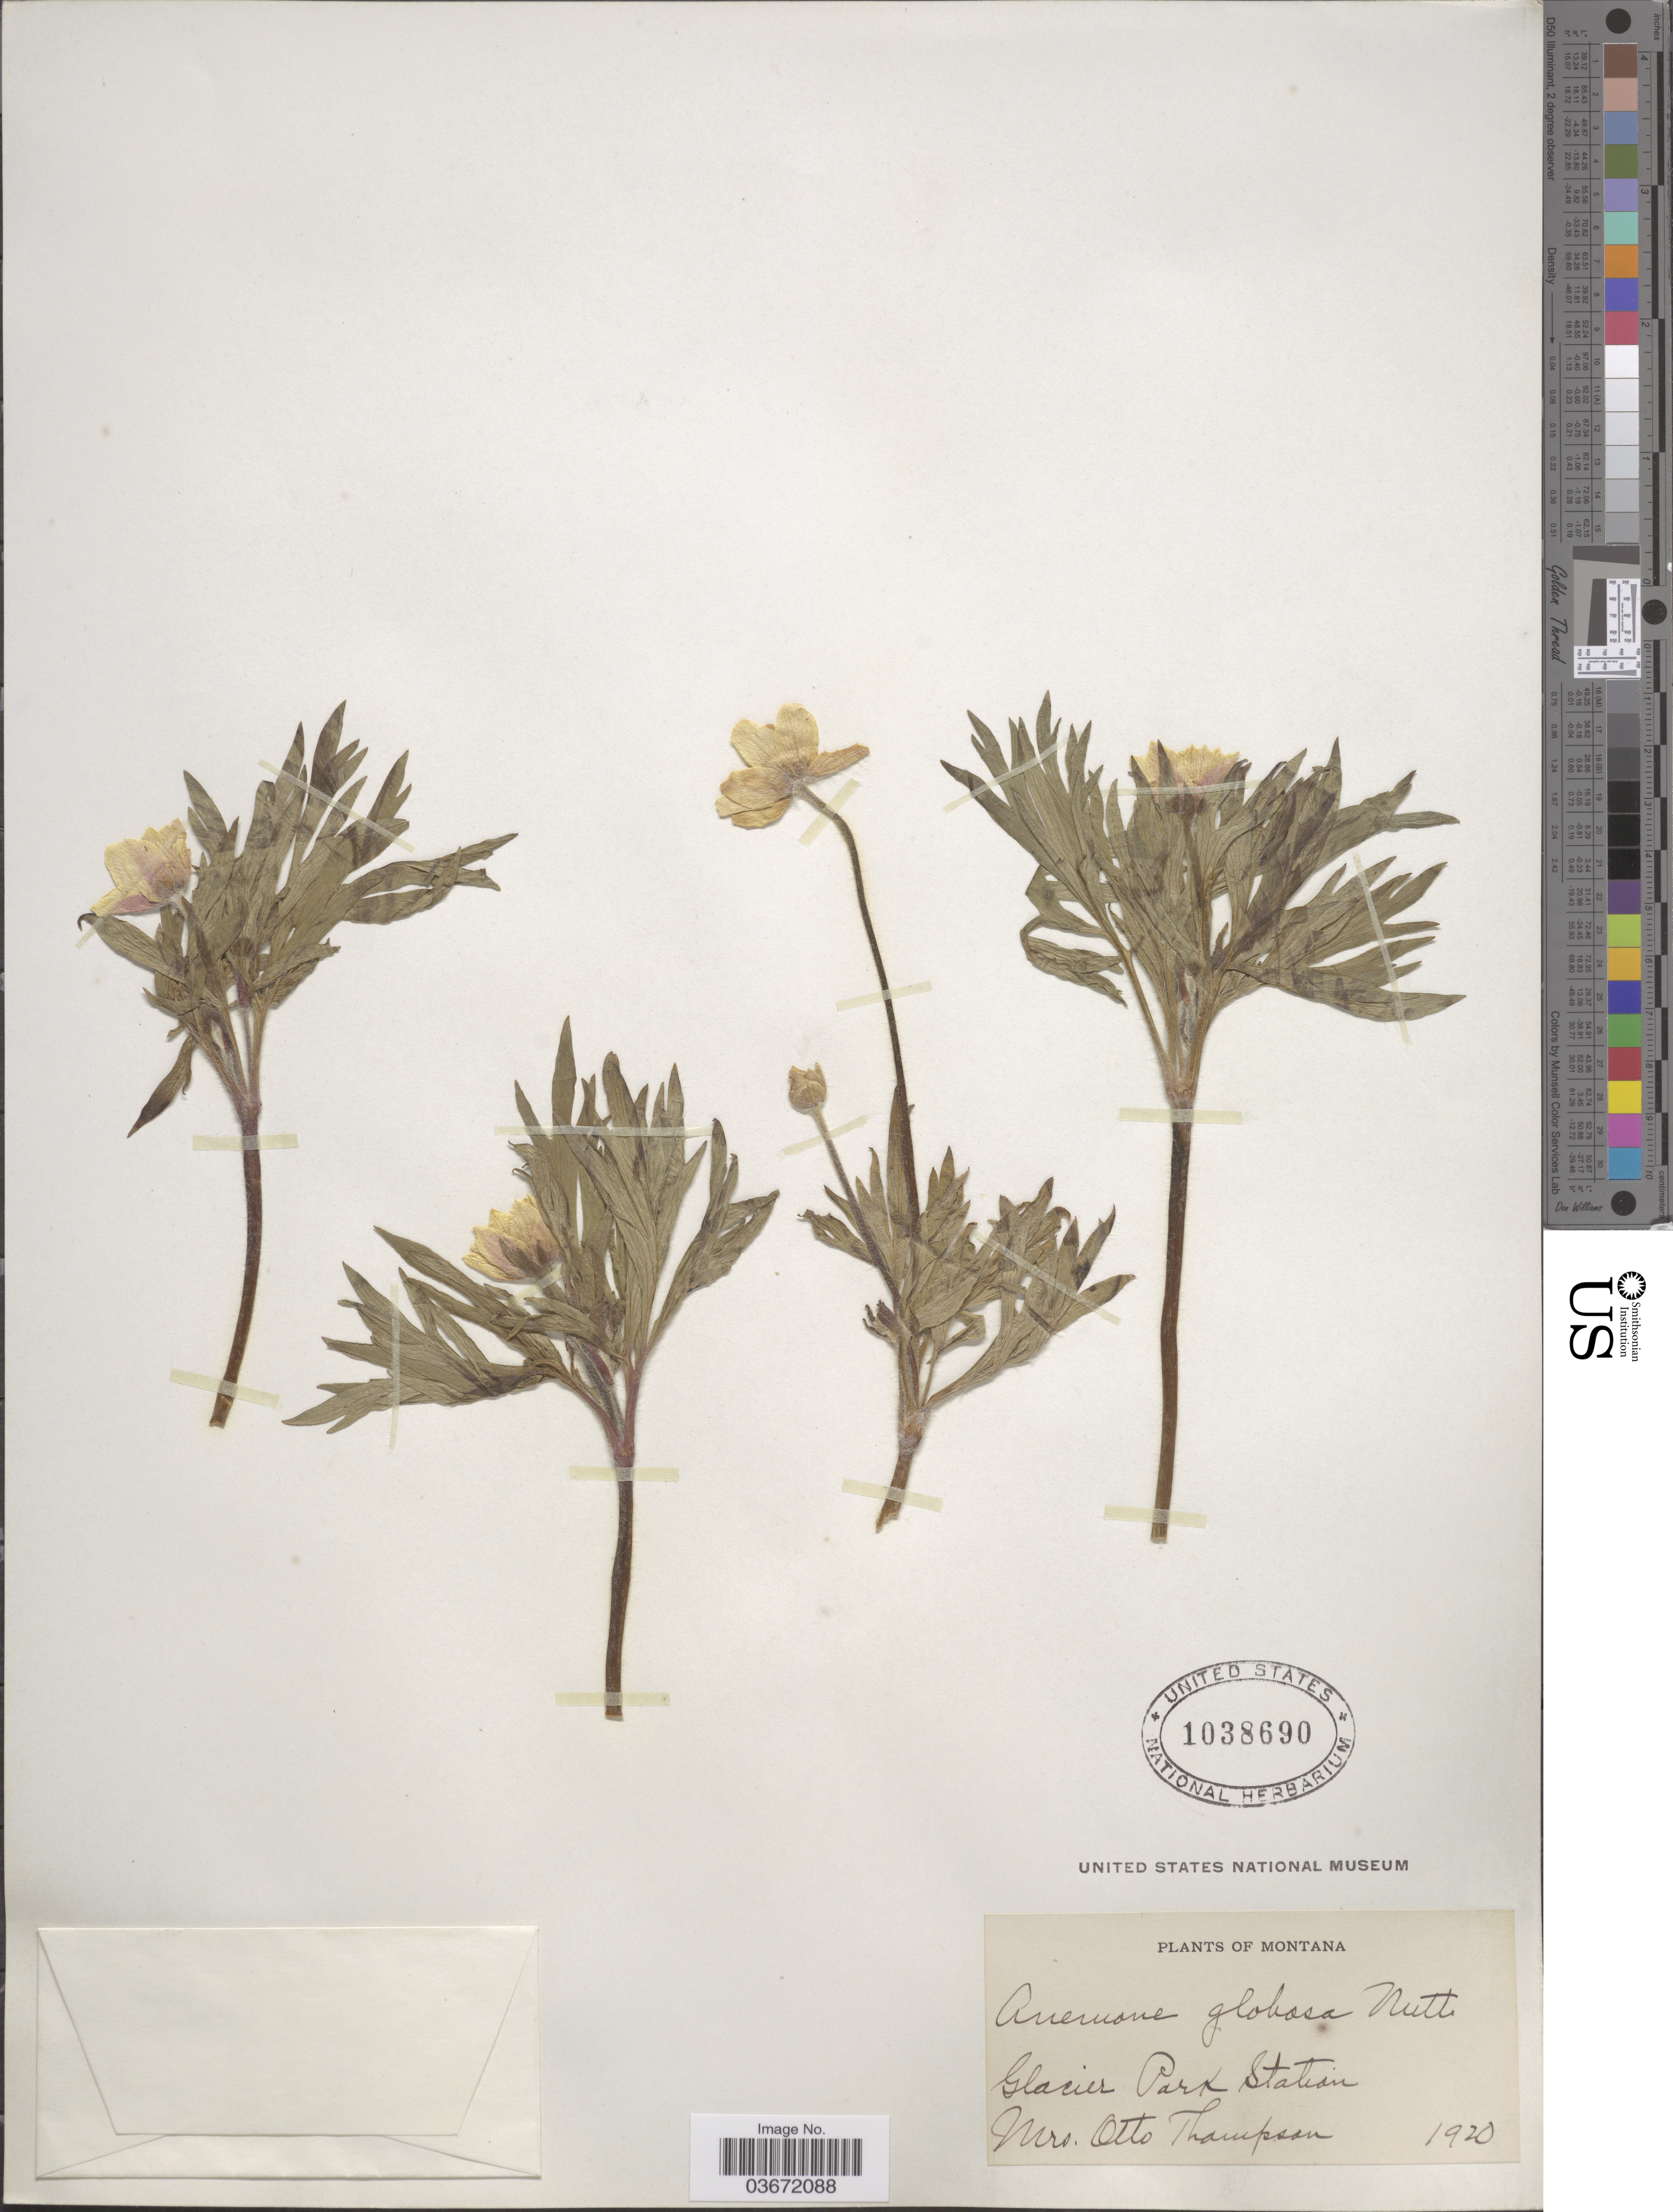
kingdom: Plantae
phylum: Tracheophyta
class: Magnoliopsida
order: Ranunculales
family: Ranunculaceae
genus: Anemone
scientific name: Anemone globosa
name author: (Torr. & A. Gray) Nutt. ex A. Heller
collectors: O. Thompson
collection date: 1920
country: United States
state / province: Montana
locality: Glacier Park Station.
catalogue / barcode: US 1038690